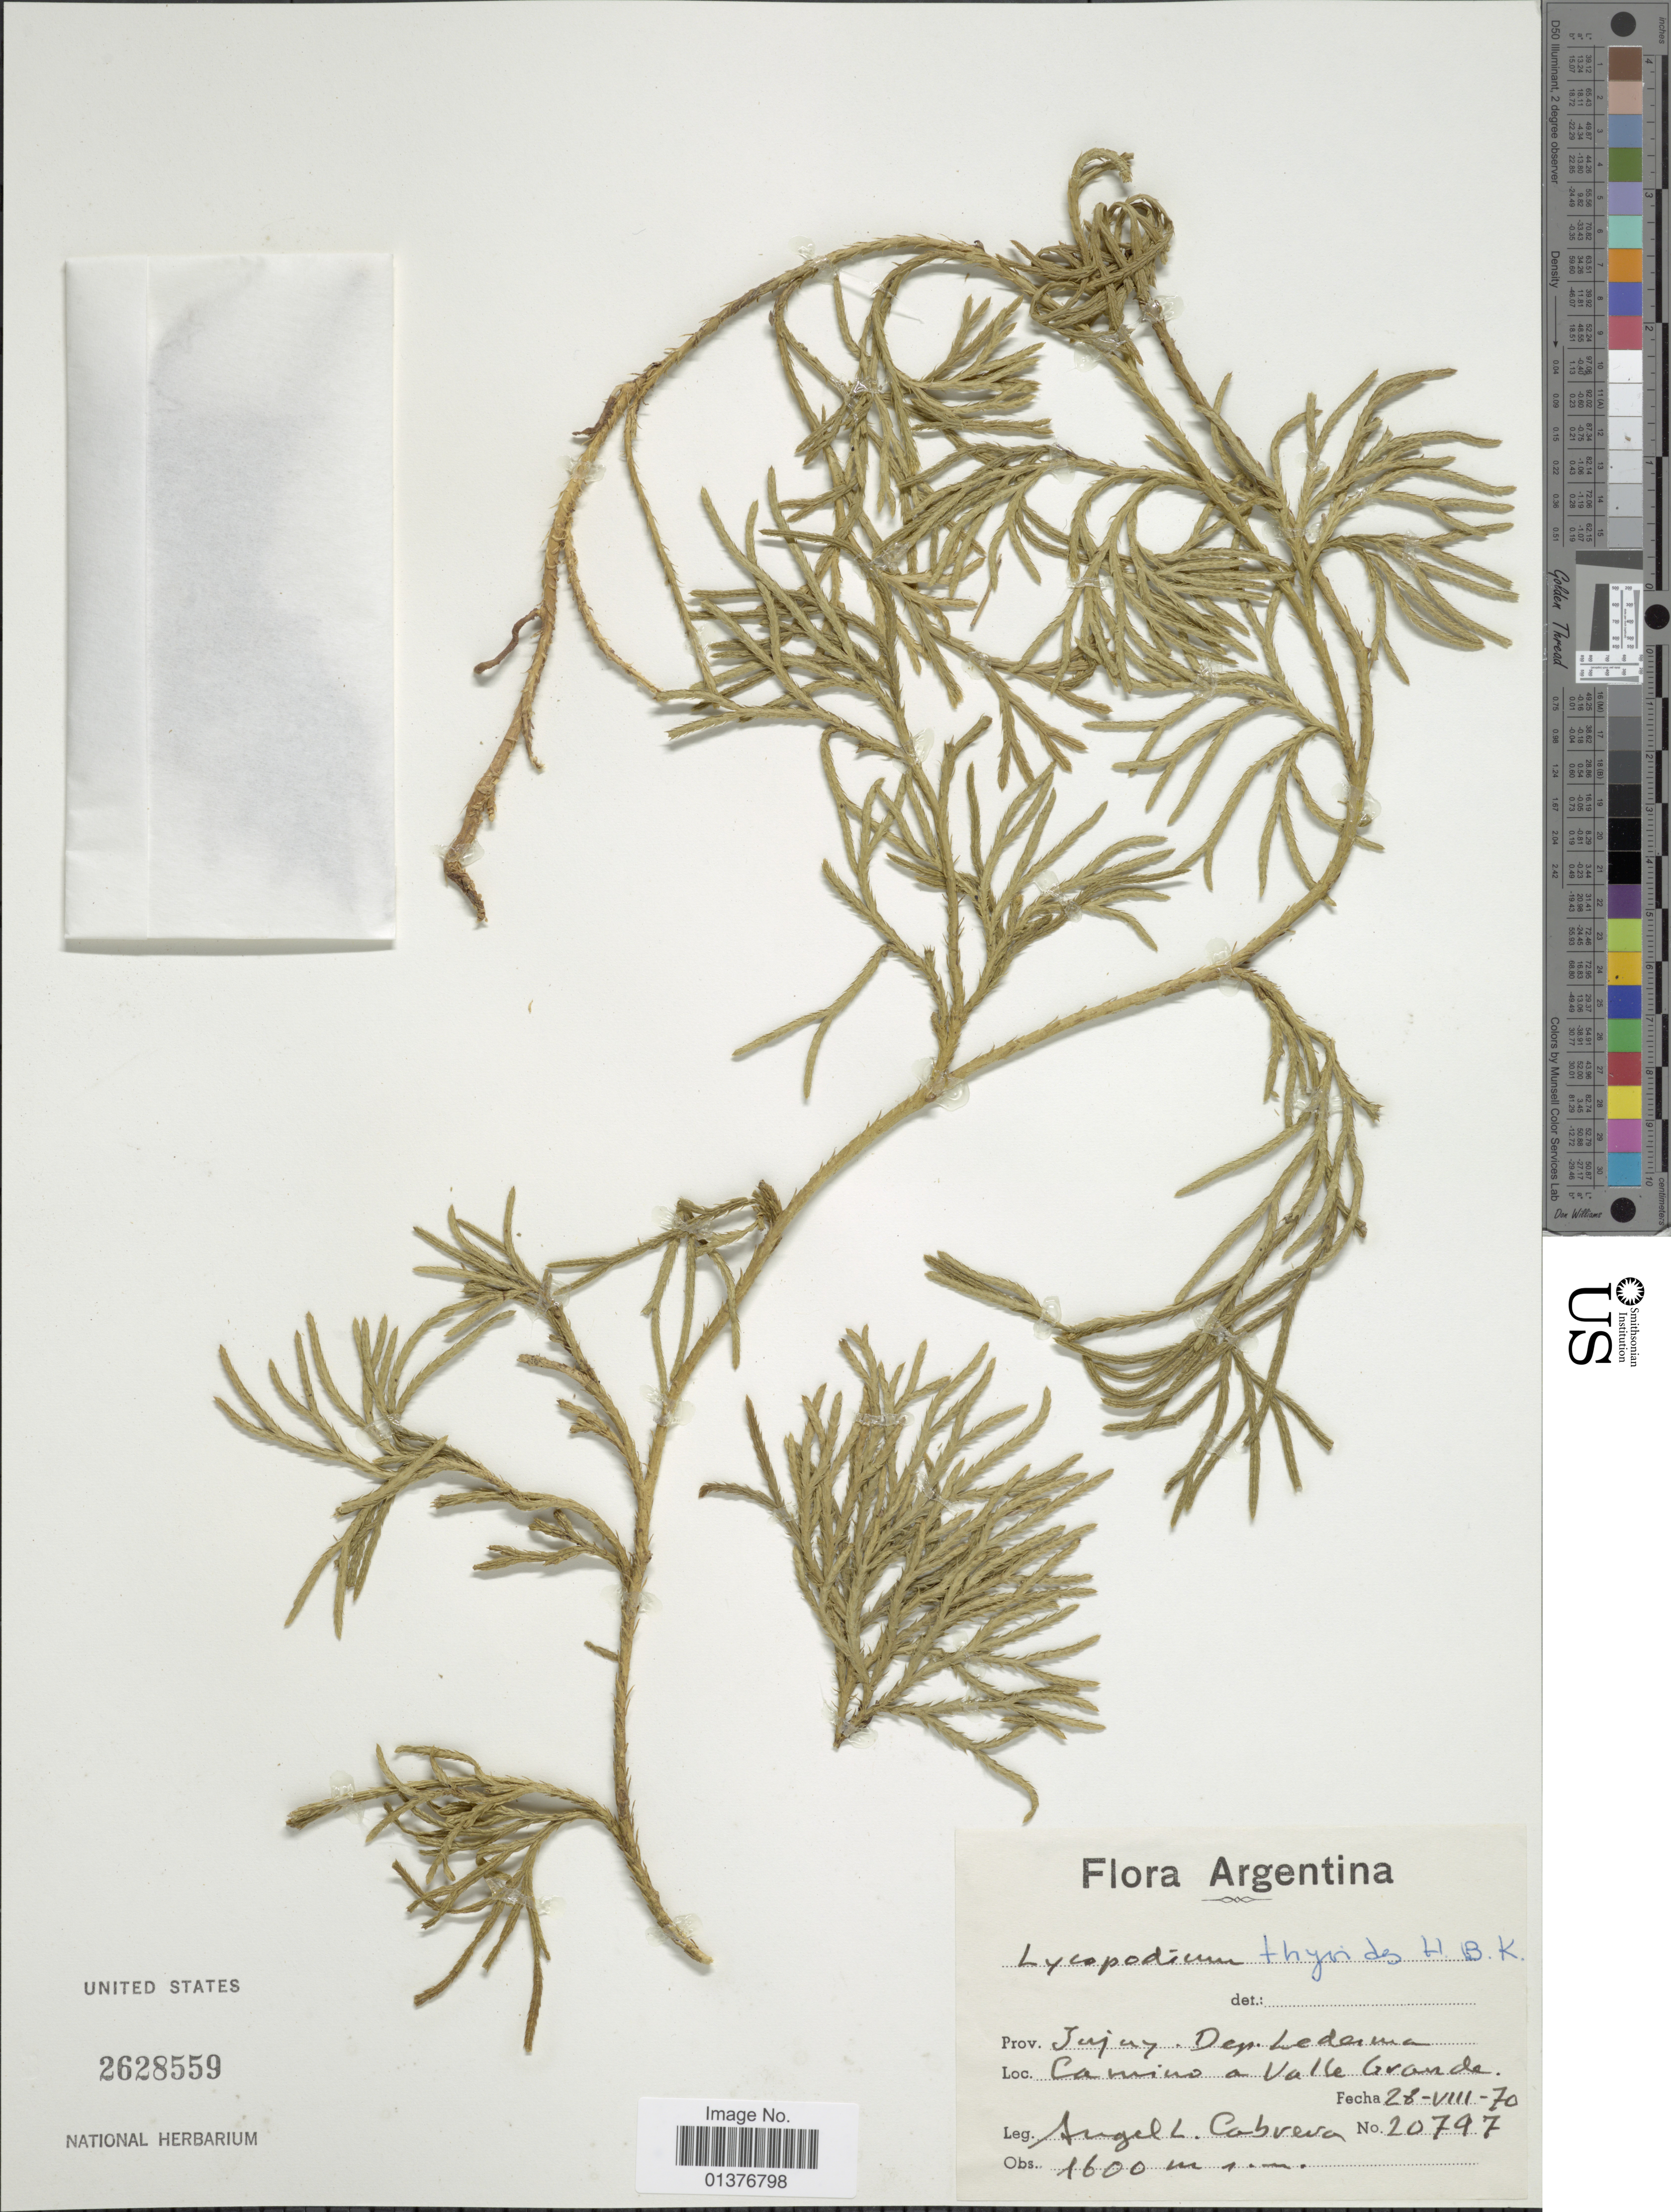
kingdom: Plantae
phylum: Tracheophyta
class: Lycopodiopsida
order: Lycopodiales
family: Lycopodiaceae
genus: Diphasiastrum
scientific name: Diphasiastrum thyoides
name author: (Humb. & Bonpl. ex Willd.) Holub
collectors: A. L. Cabrera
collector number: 20797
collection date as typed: Transcribed d/m/y: 28/8/70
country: Argentina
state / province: Jujuy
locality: Dep Lederma, Camino a Valle Grande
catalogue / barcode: US 2628559